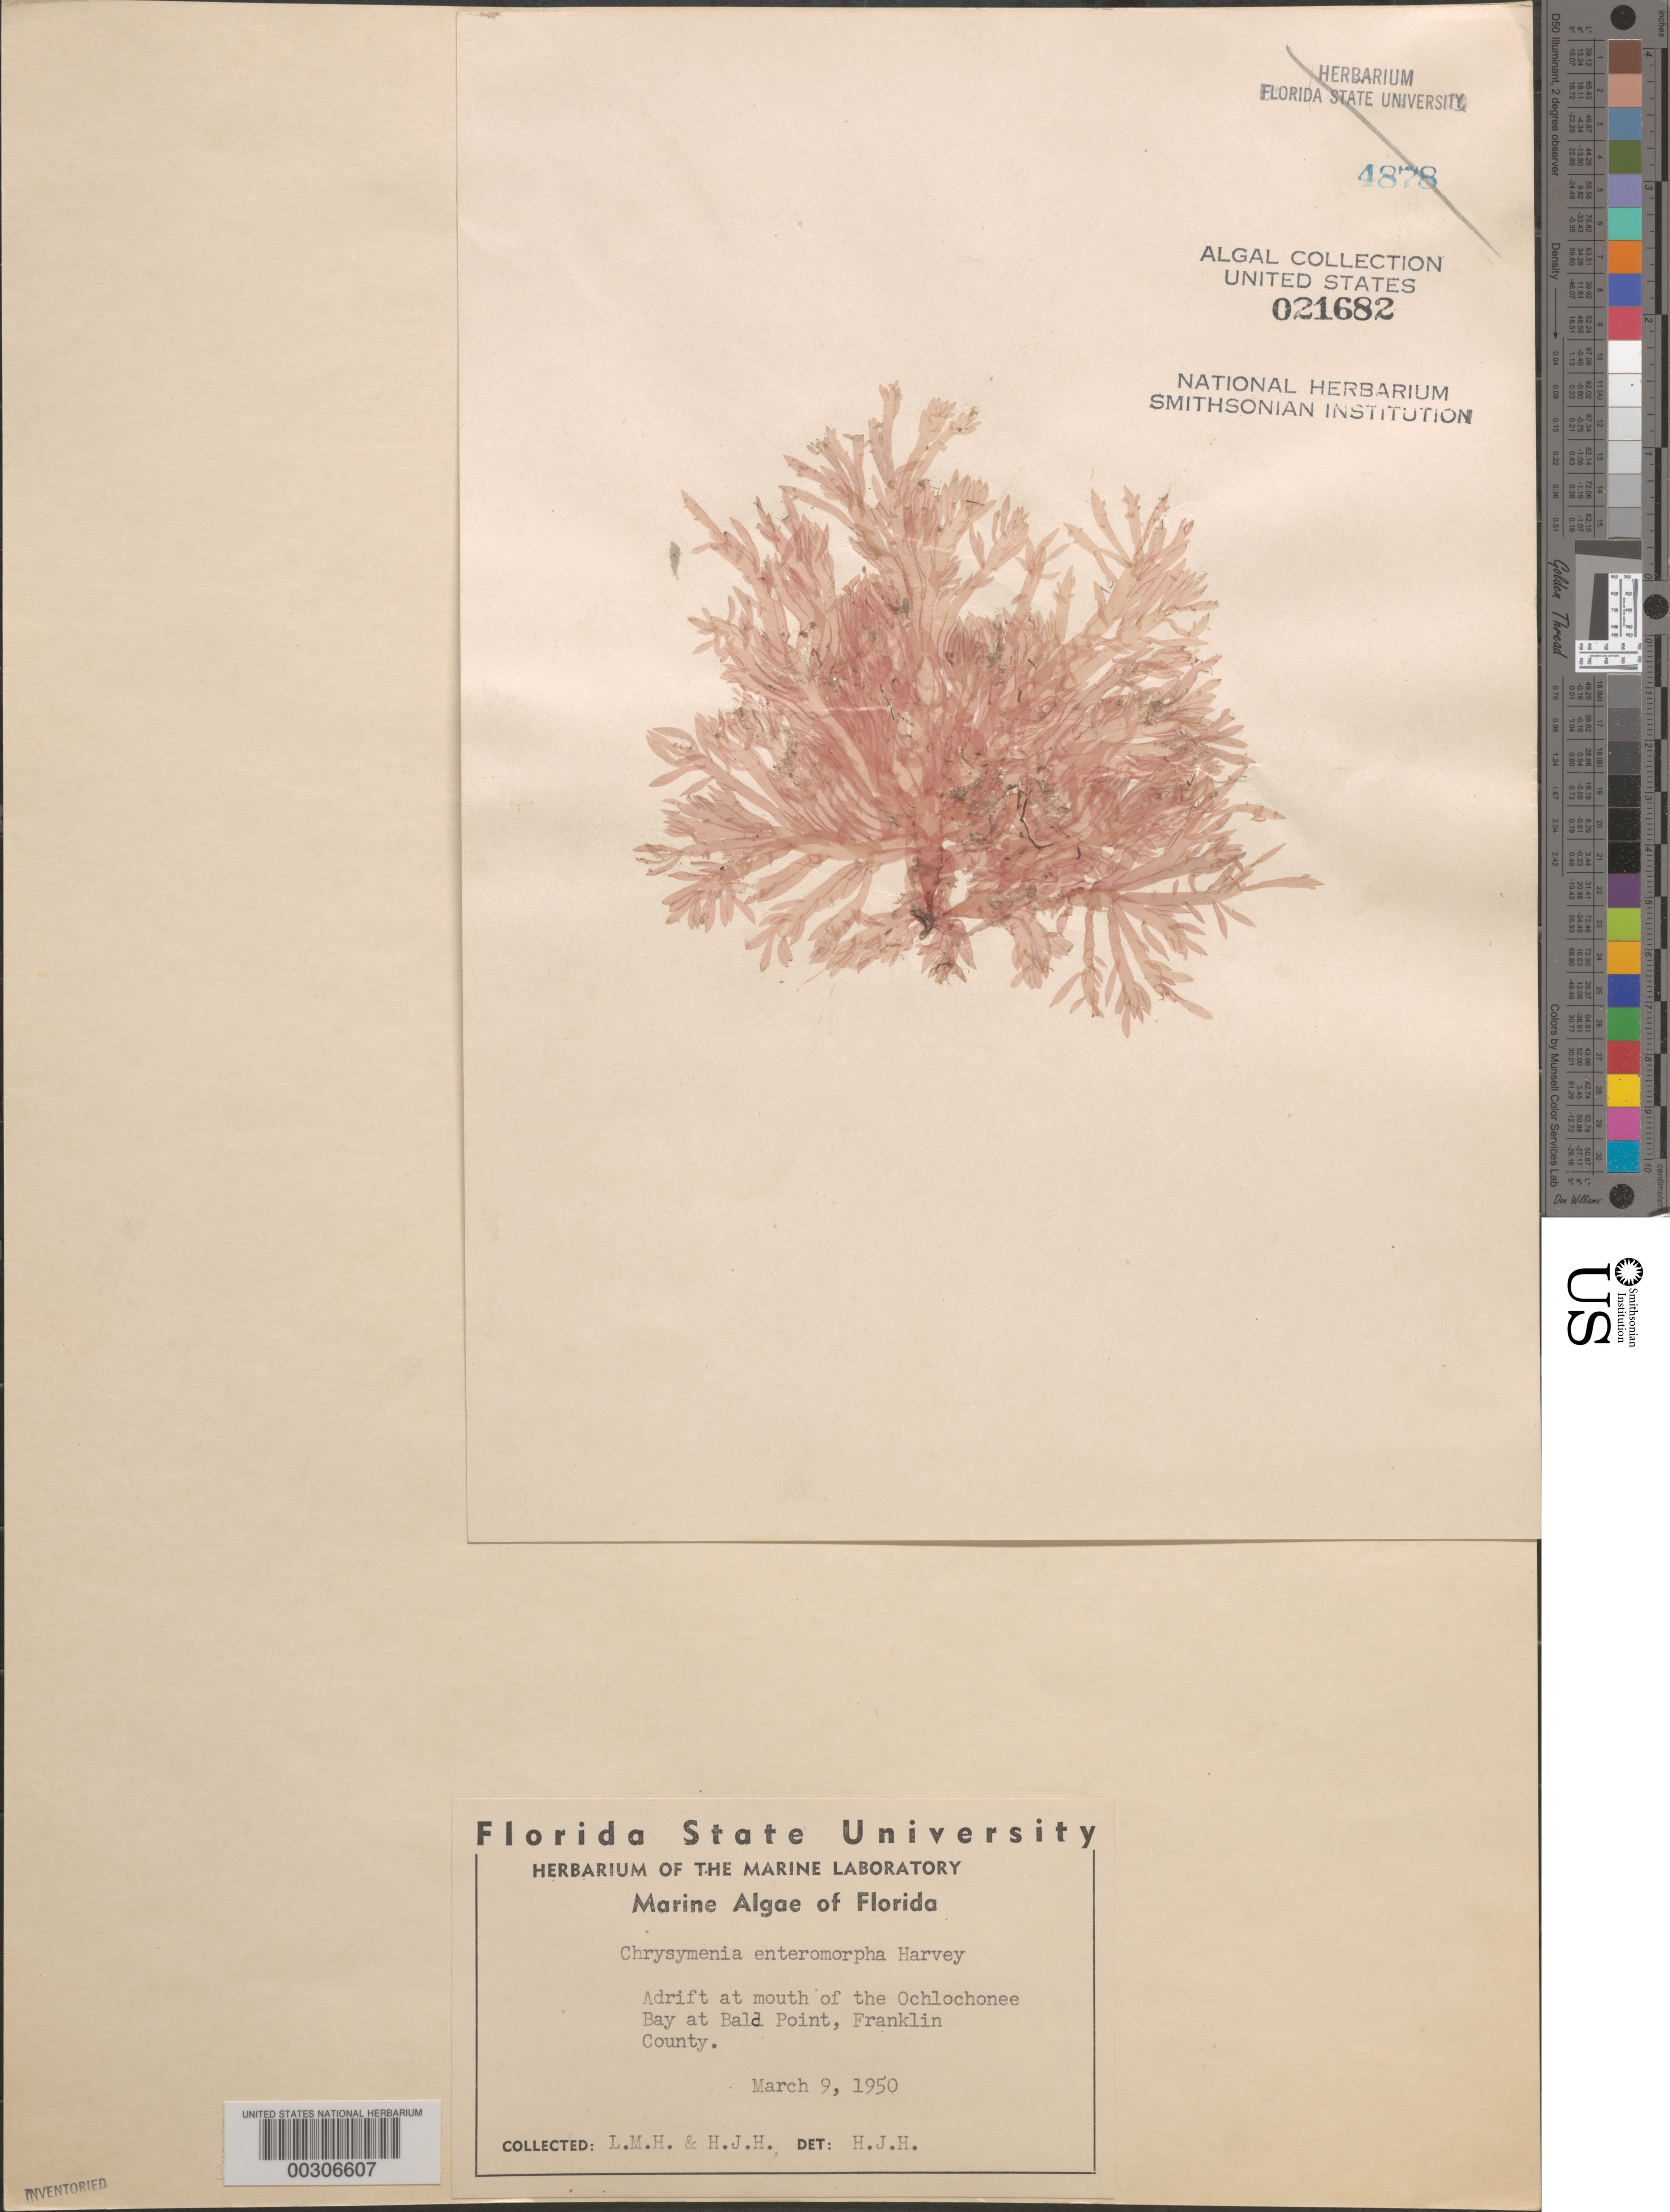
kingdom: Plantae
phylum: Rhodophyta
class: Florideophyceae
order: Rhodymeniales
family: Rhodymeniaceae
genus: Botryocladia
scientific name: Botryocladia enteromorpha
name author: (Harv.) W.E. Schmidt et al. in W.E. Schmidt et al.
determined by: Algae name updating Project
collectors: L. Henry & H. J. Humm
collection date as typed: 09 Mar 1950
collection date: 1950-03-09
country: United States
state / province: Florida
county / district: Franklin County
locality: Ochlockonee Bay at Bald Point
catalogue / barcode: US 21682